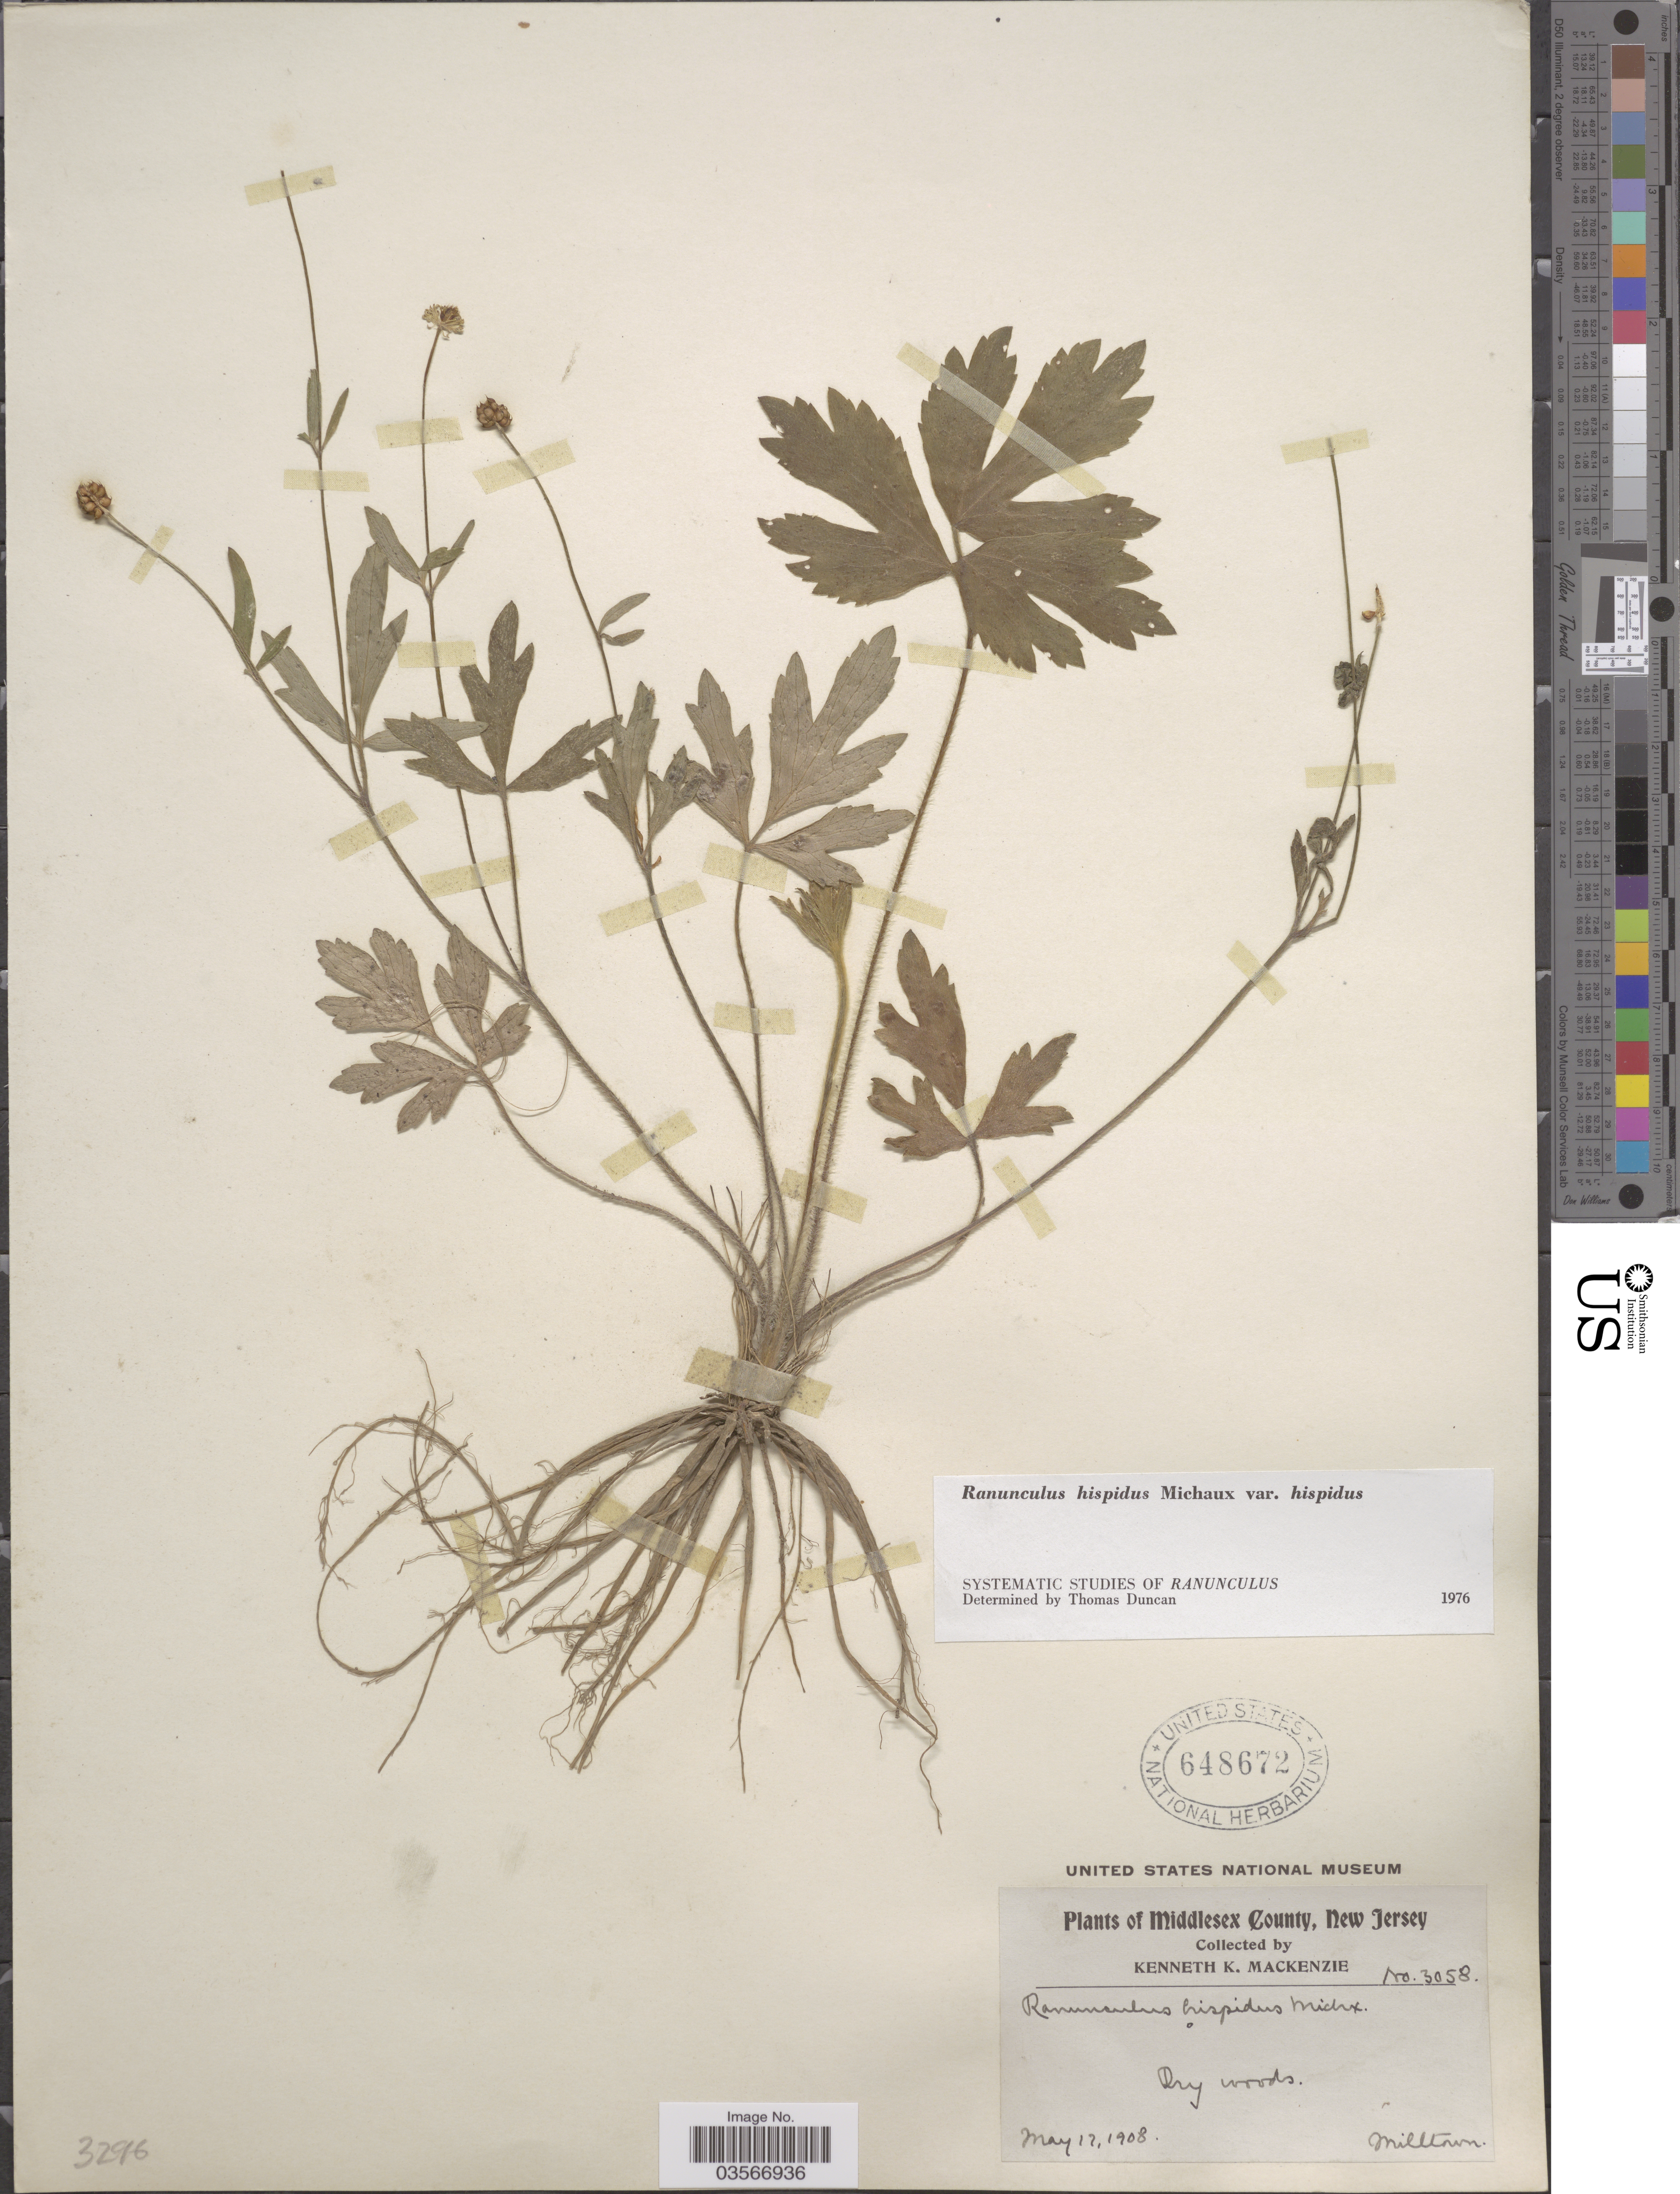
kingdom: Plantae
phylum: Tracheophyta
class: Magnoliopsida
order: Ranunculales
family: Ranunculaceae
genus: Ranunculus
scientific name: Ranunculus hispidus var. hispidus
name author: Michx.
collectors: K. K. Mackenzie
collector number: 3058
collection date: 1908-05-17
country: United States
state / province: New Jersey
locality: Middlesex County. Milltown.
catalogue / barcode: US 648672